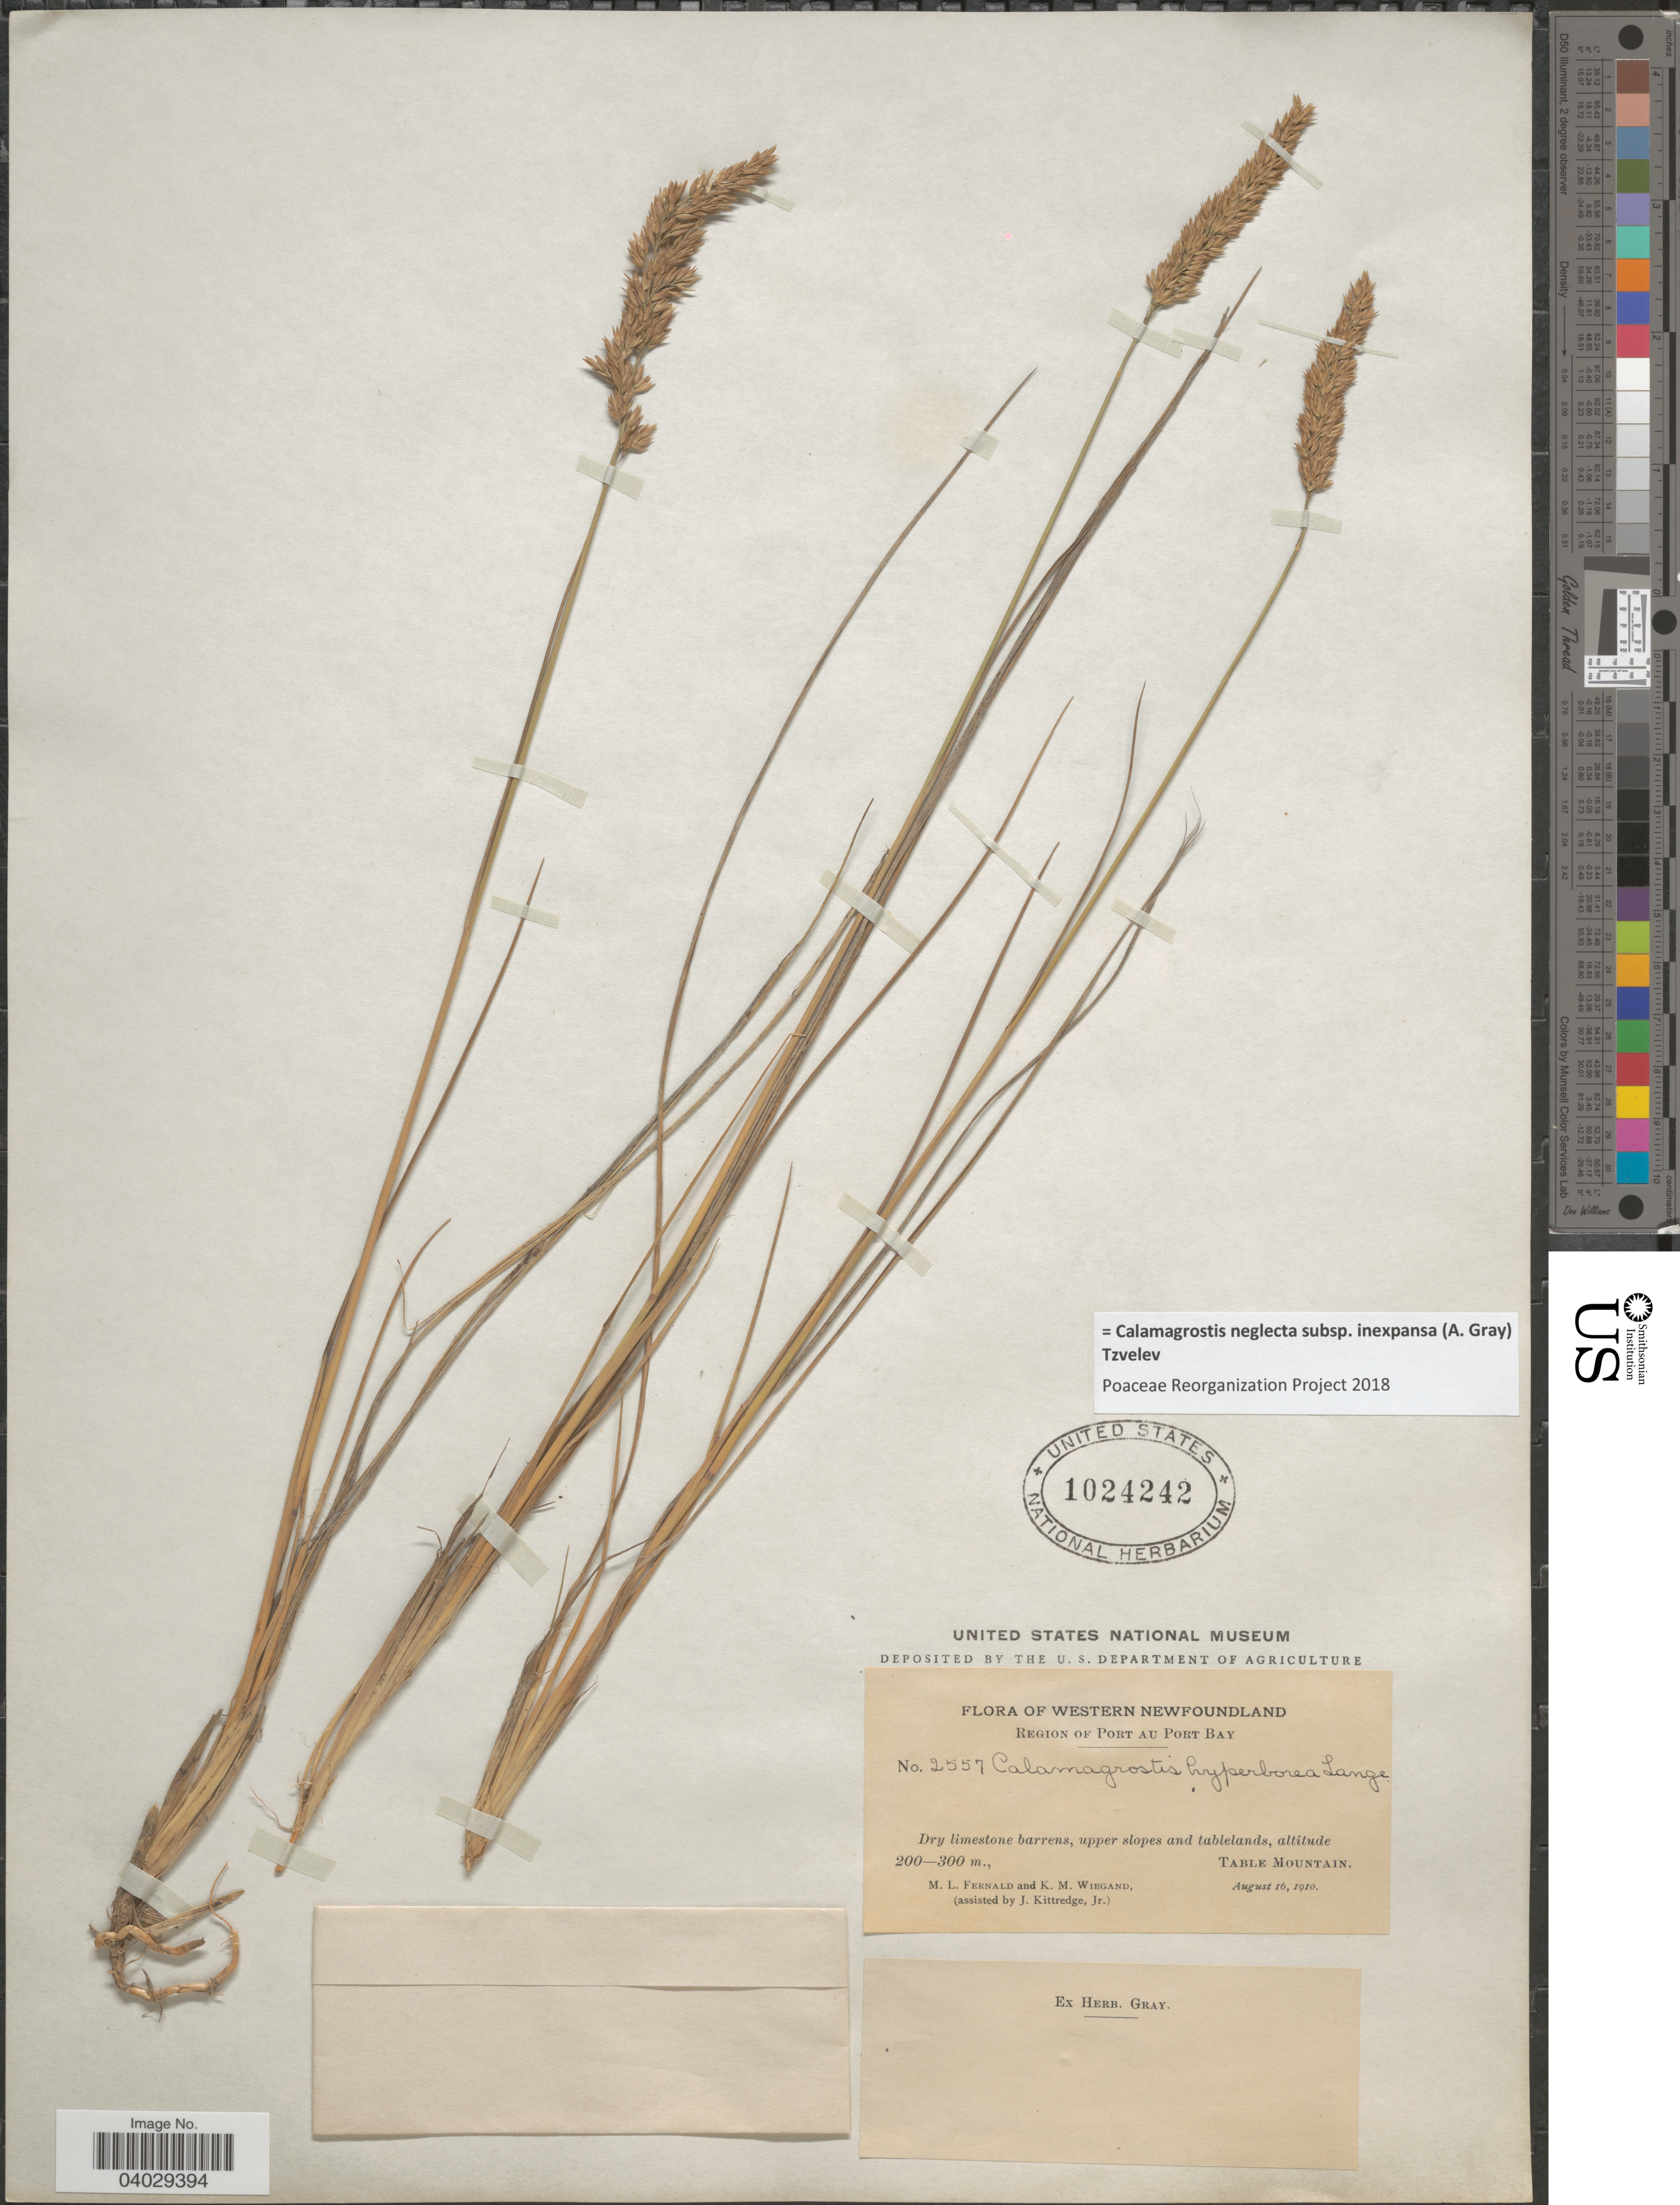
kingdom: Plantae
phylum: Tracheophyta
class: Liliopsida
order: Poales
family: Poaceae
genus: Calamagrostis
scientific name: Calamagrostis neglecta subsp. inexpansa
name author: (A. Gray) Tzvelev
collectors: M. L. Fernald, K. M. Wiegand & J. Kittredge Jr.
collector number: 2557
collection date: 1910-08-16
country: Canada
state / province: Newfoundland and Labrador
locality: Western Newfoundland. Region of Port Au Port Bay. Table Mountain.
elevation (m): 200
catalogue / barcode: US 1024242